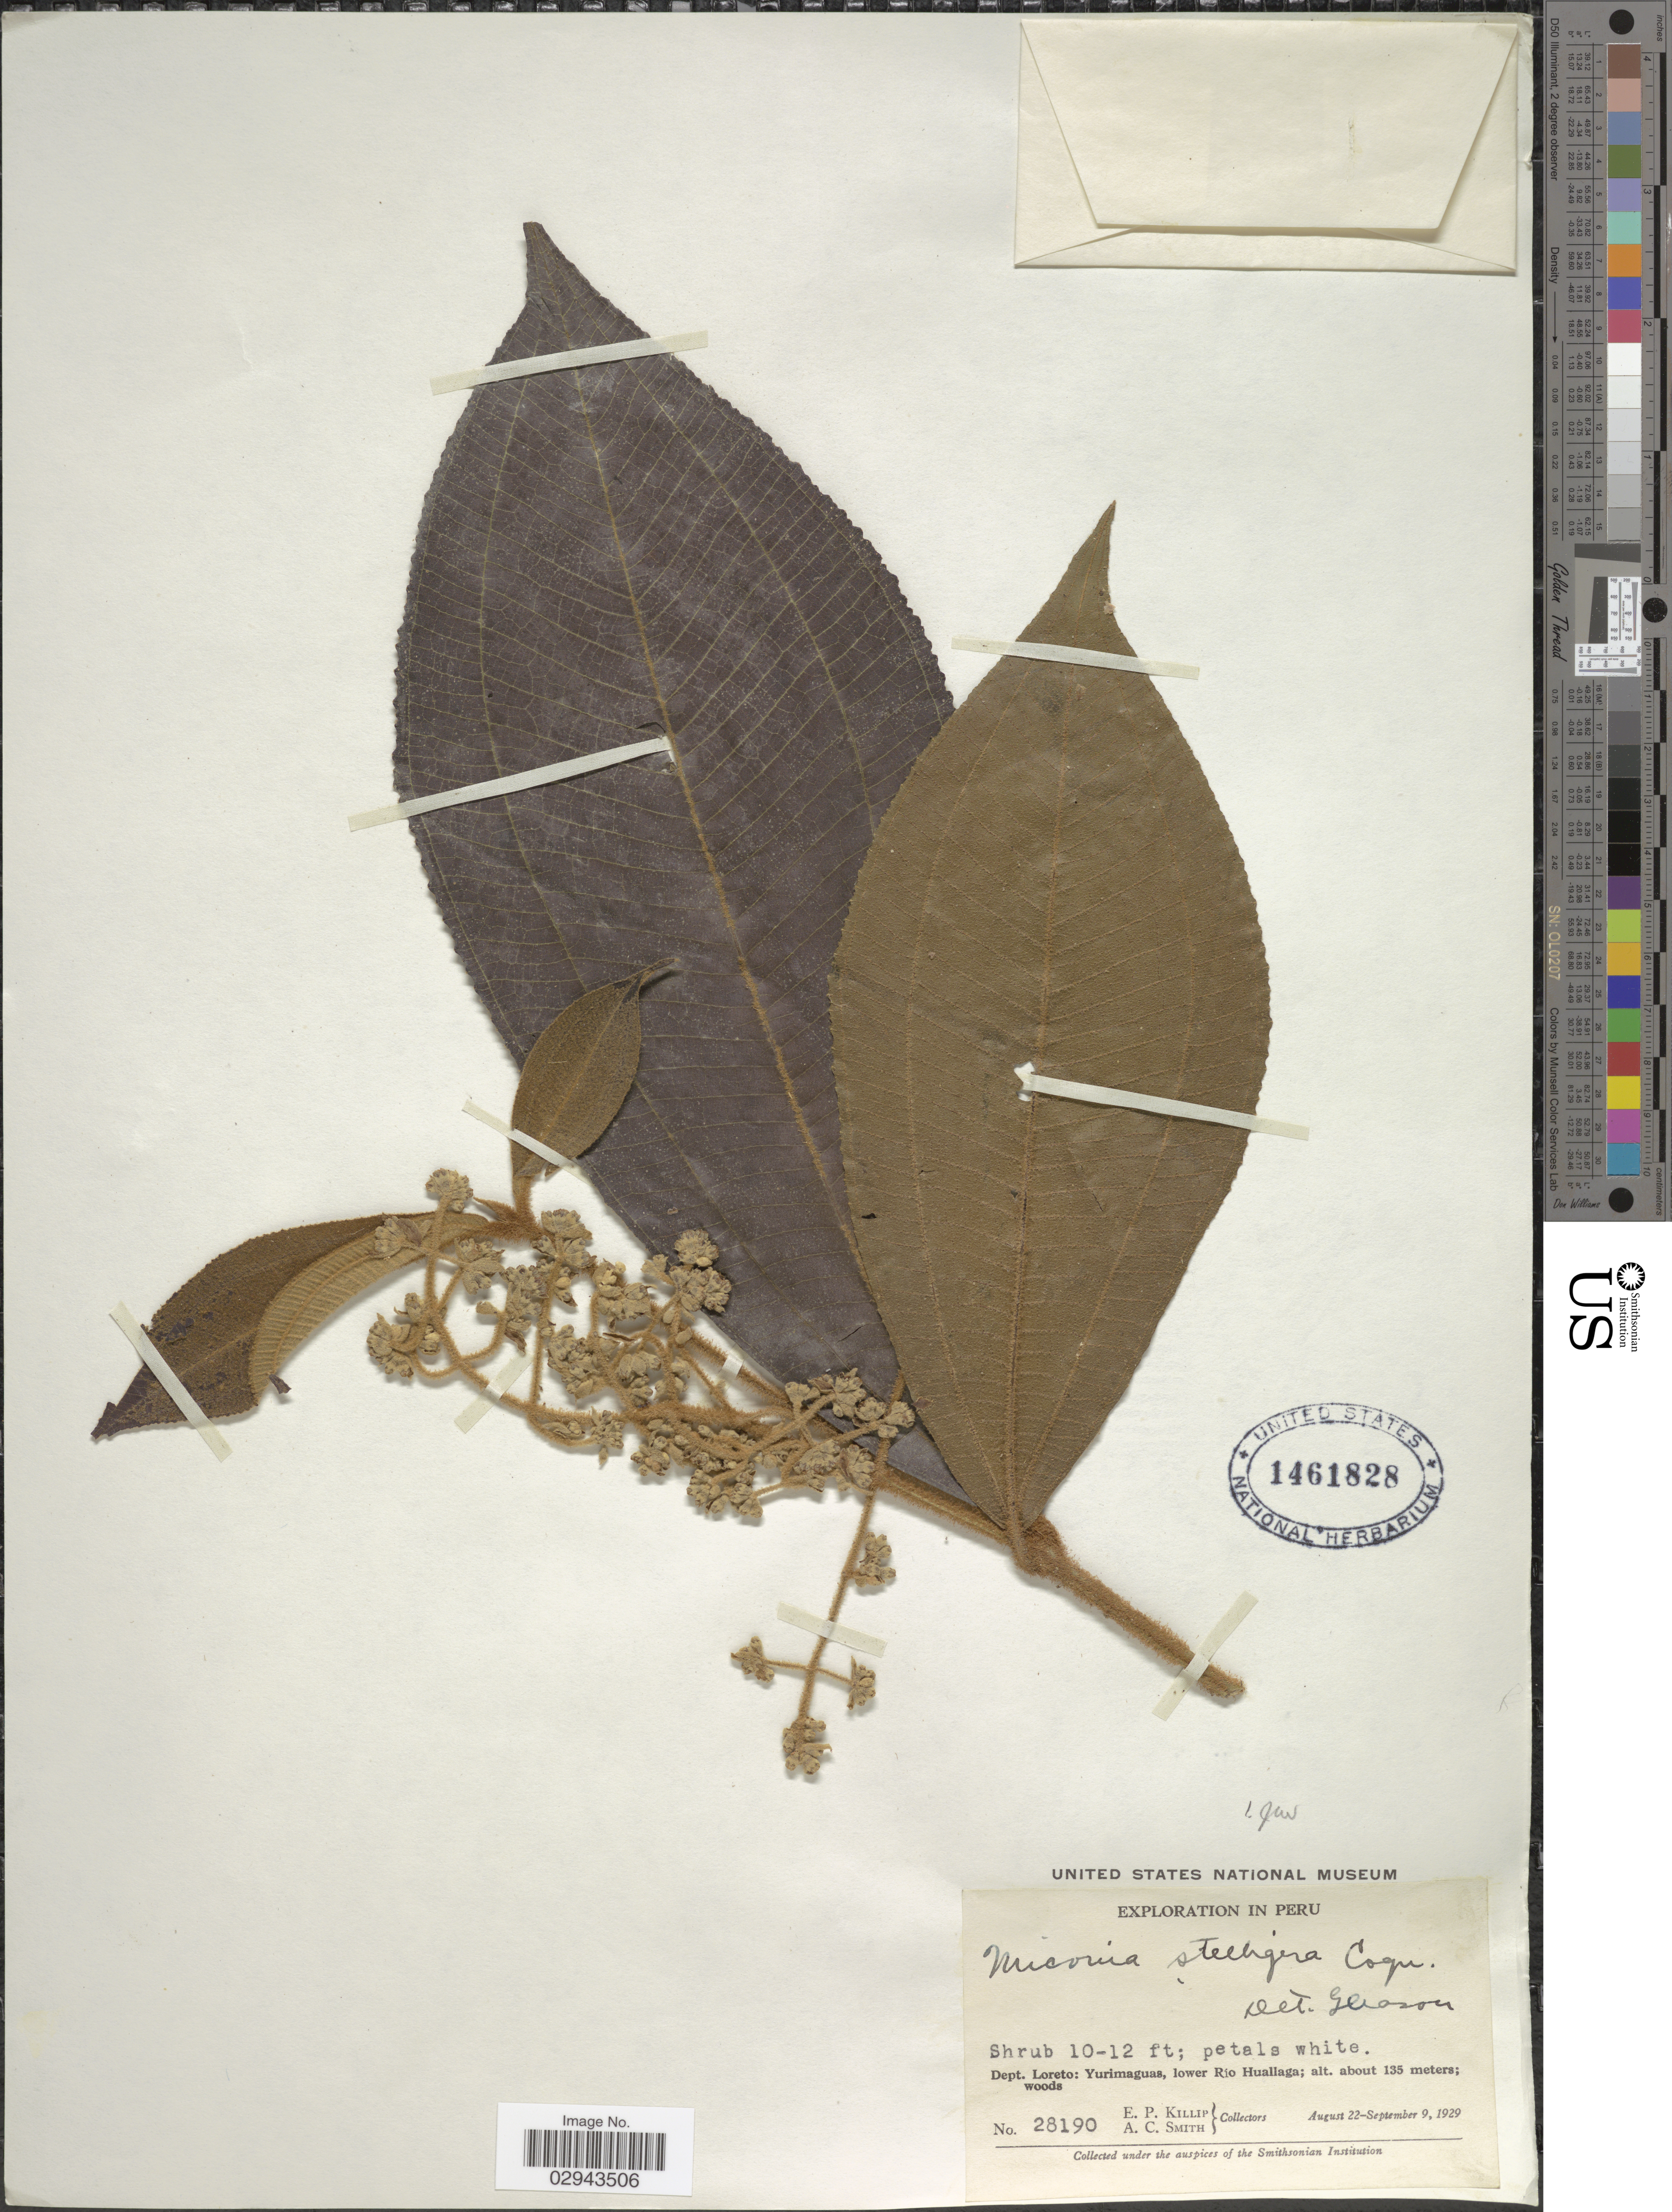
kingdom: Plantae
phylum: Tracheophyta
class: Magnoliopsida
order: Myrtales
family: Melastomataceae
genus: Miconia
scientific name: Miconia stelligera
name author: Cogn.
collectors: E. P. Killip & A. C. Smith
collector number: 28190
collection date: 1929-08-22/1929-09-09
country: Peru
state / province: Loreto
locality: Dept. Loreto: Yurimagua, lower Río Huallaga.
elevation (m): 135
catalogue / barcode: US 1461828